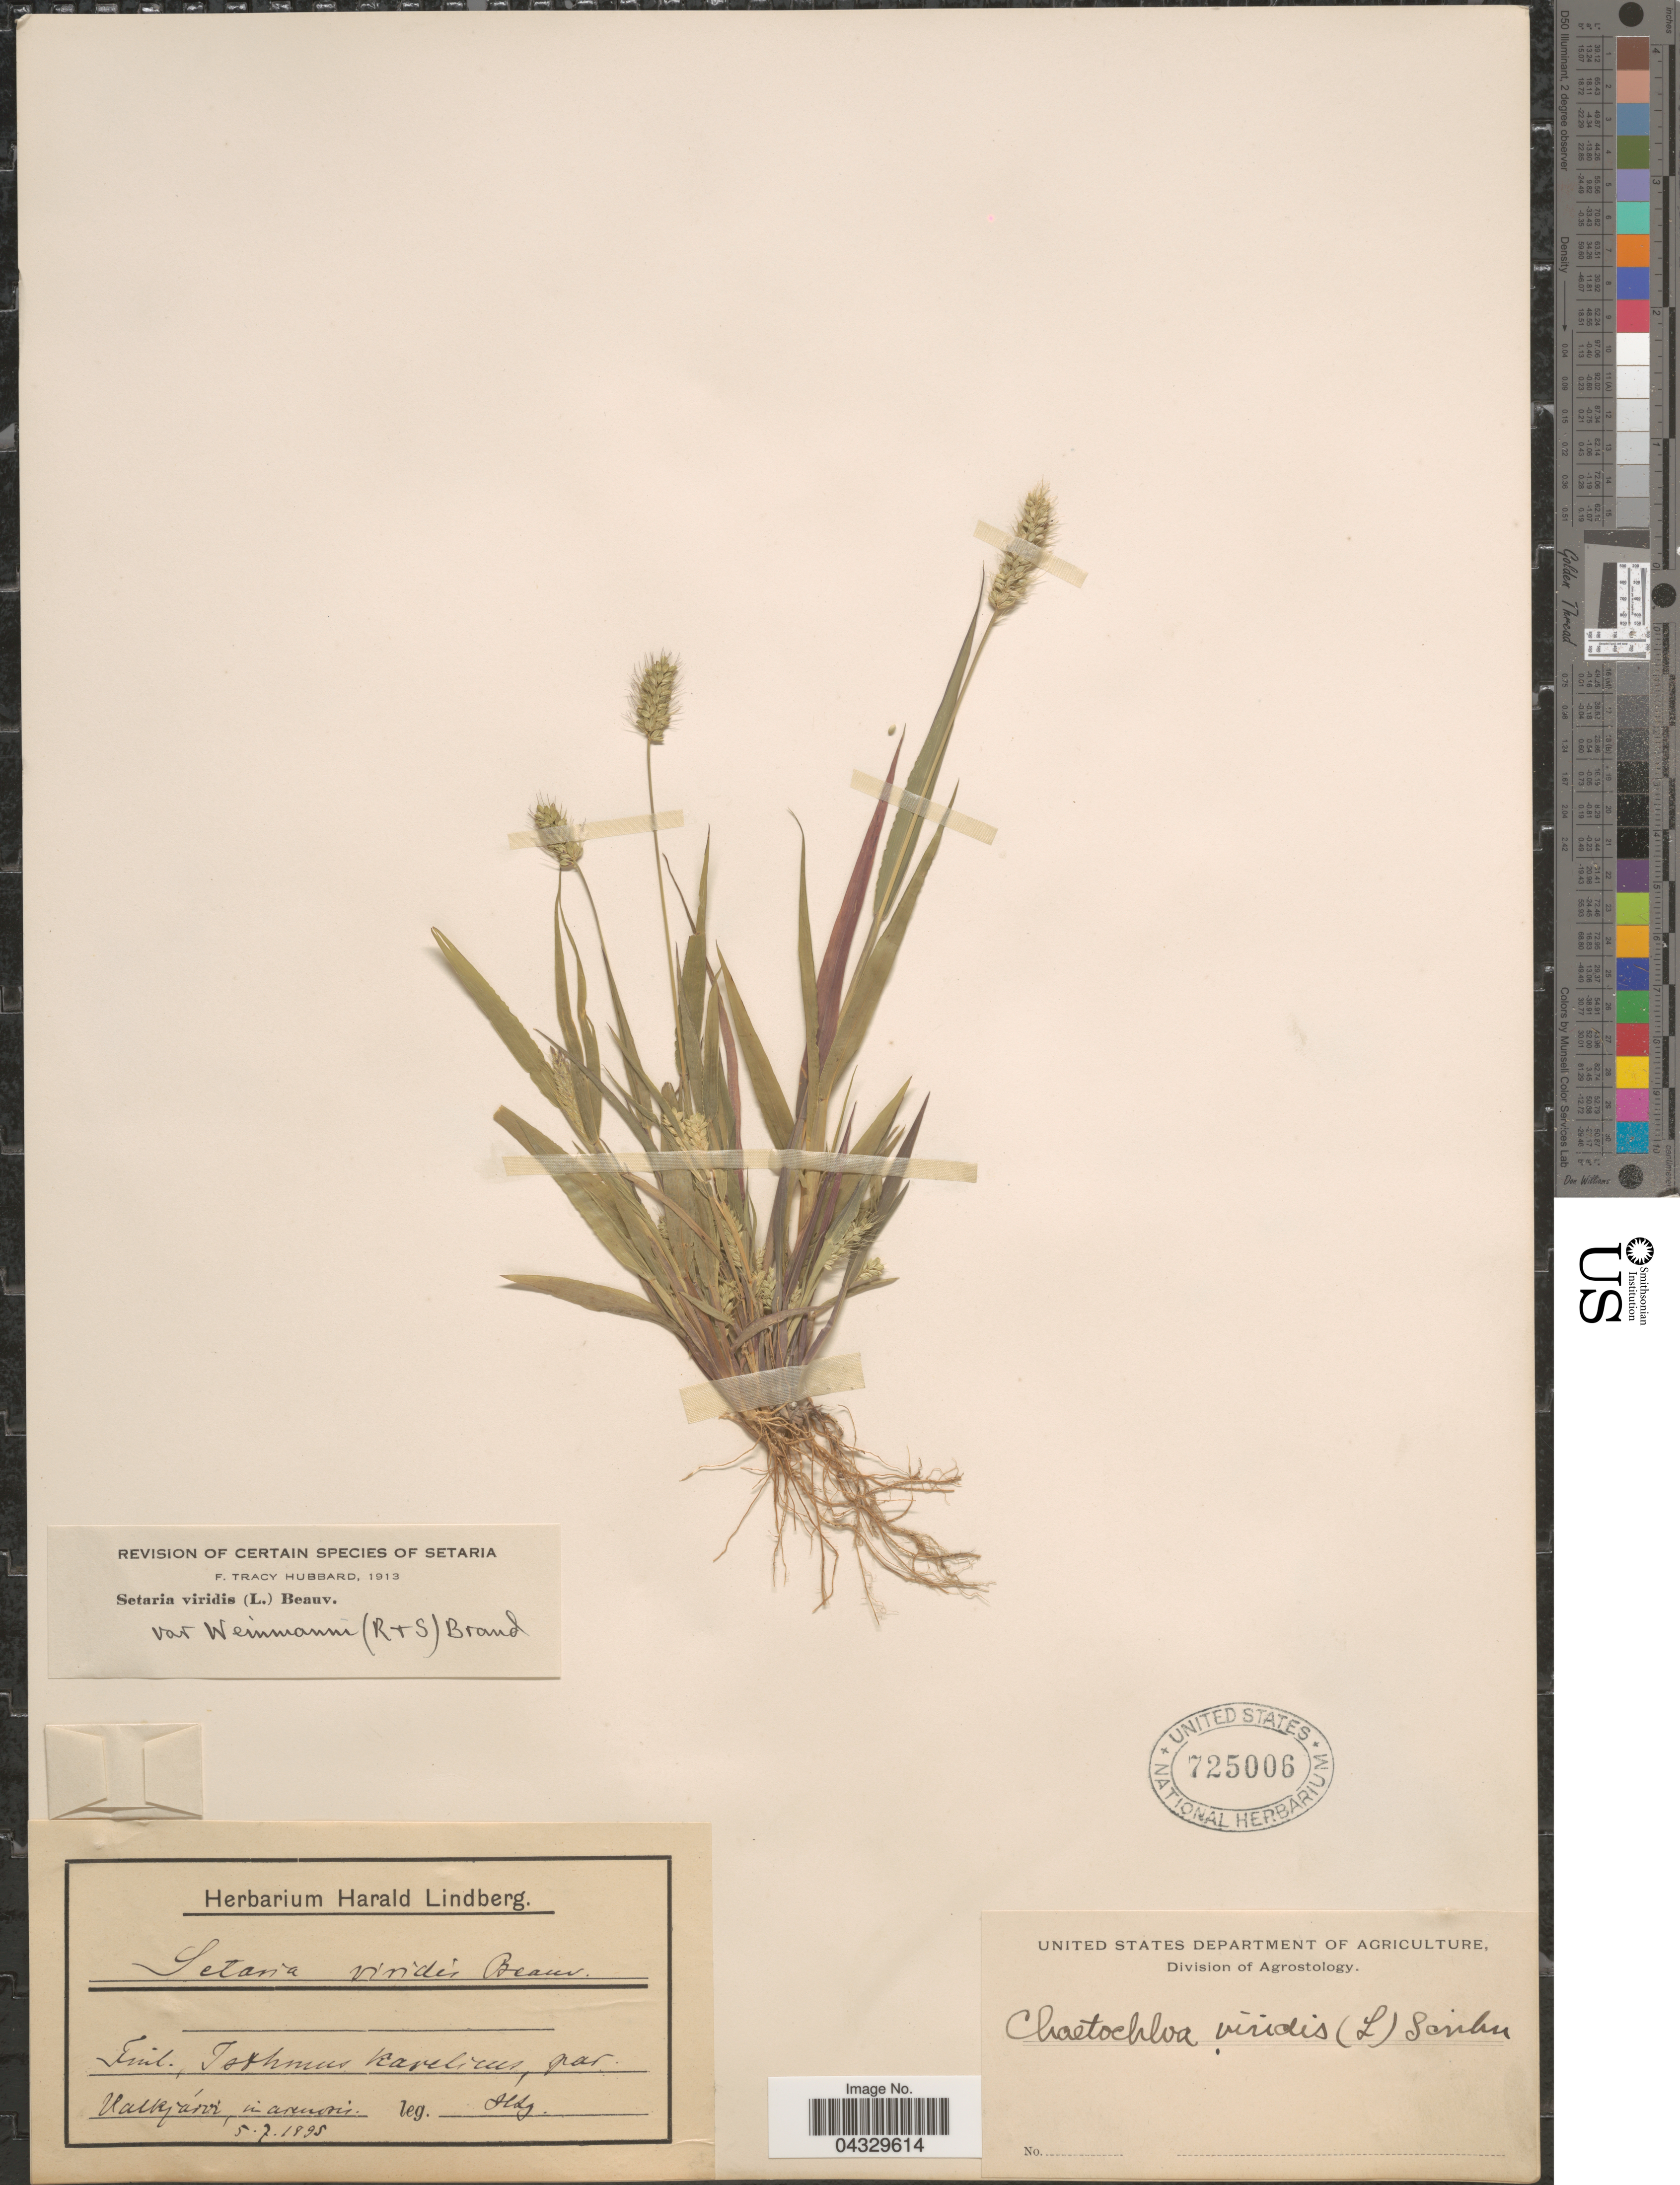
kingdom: Plantae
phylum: Tracheophyta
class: Liliopsida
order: Poales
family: Poaceae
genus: Setaria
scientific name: Setaria viridis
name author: (L.) P. Beauv.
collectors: H. Lindberg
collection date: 1895-07-05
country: Finland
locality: Isthmus karelicus, par. Valkijärvi, in arenosis.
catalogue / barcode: US 725006